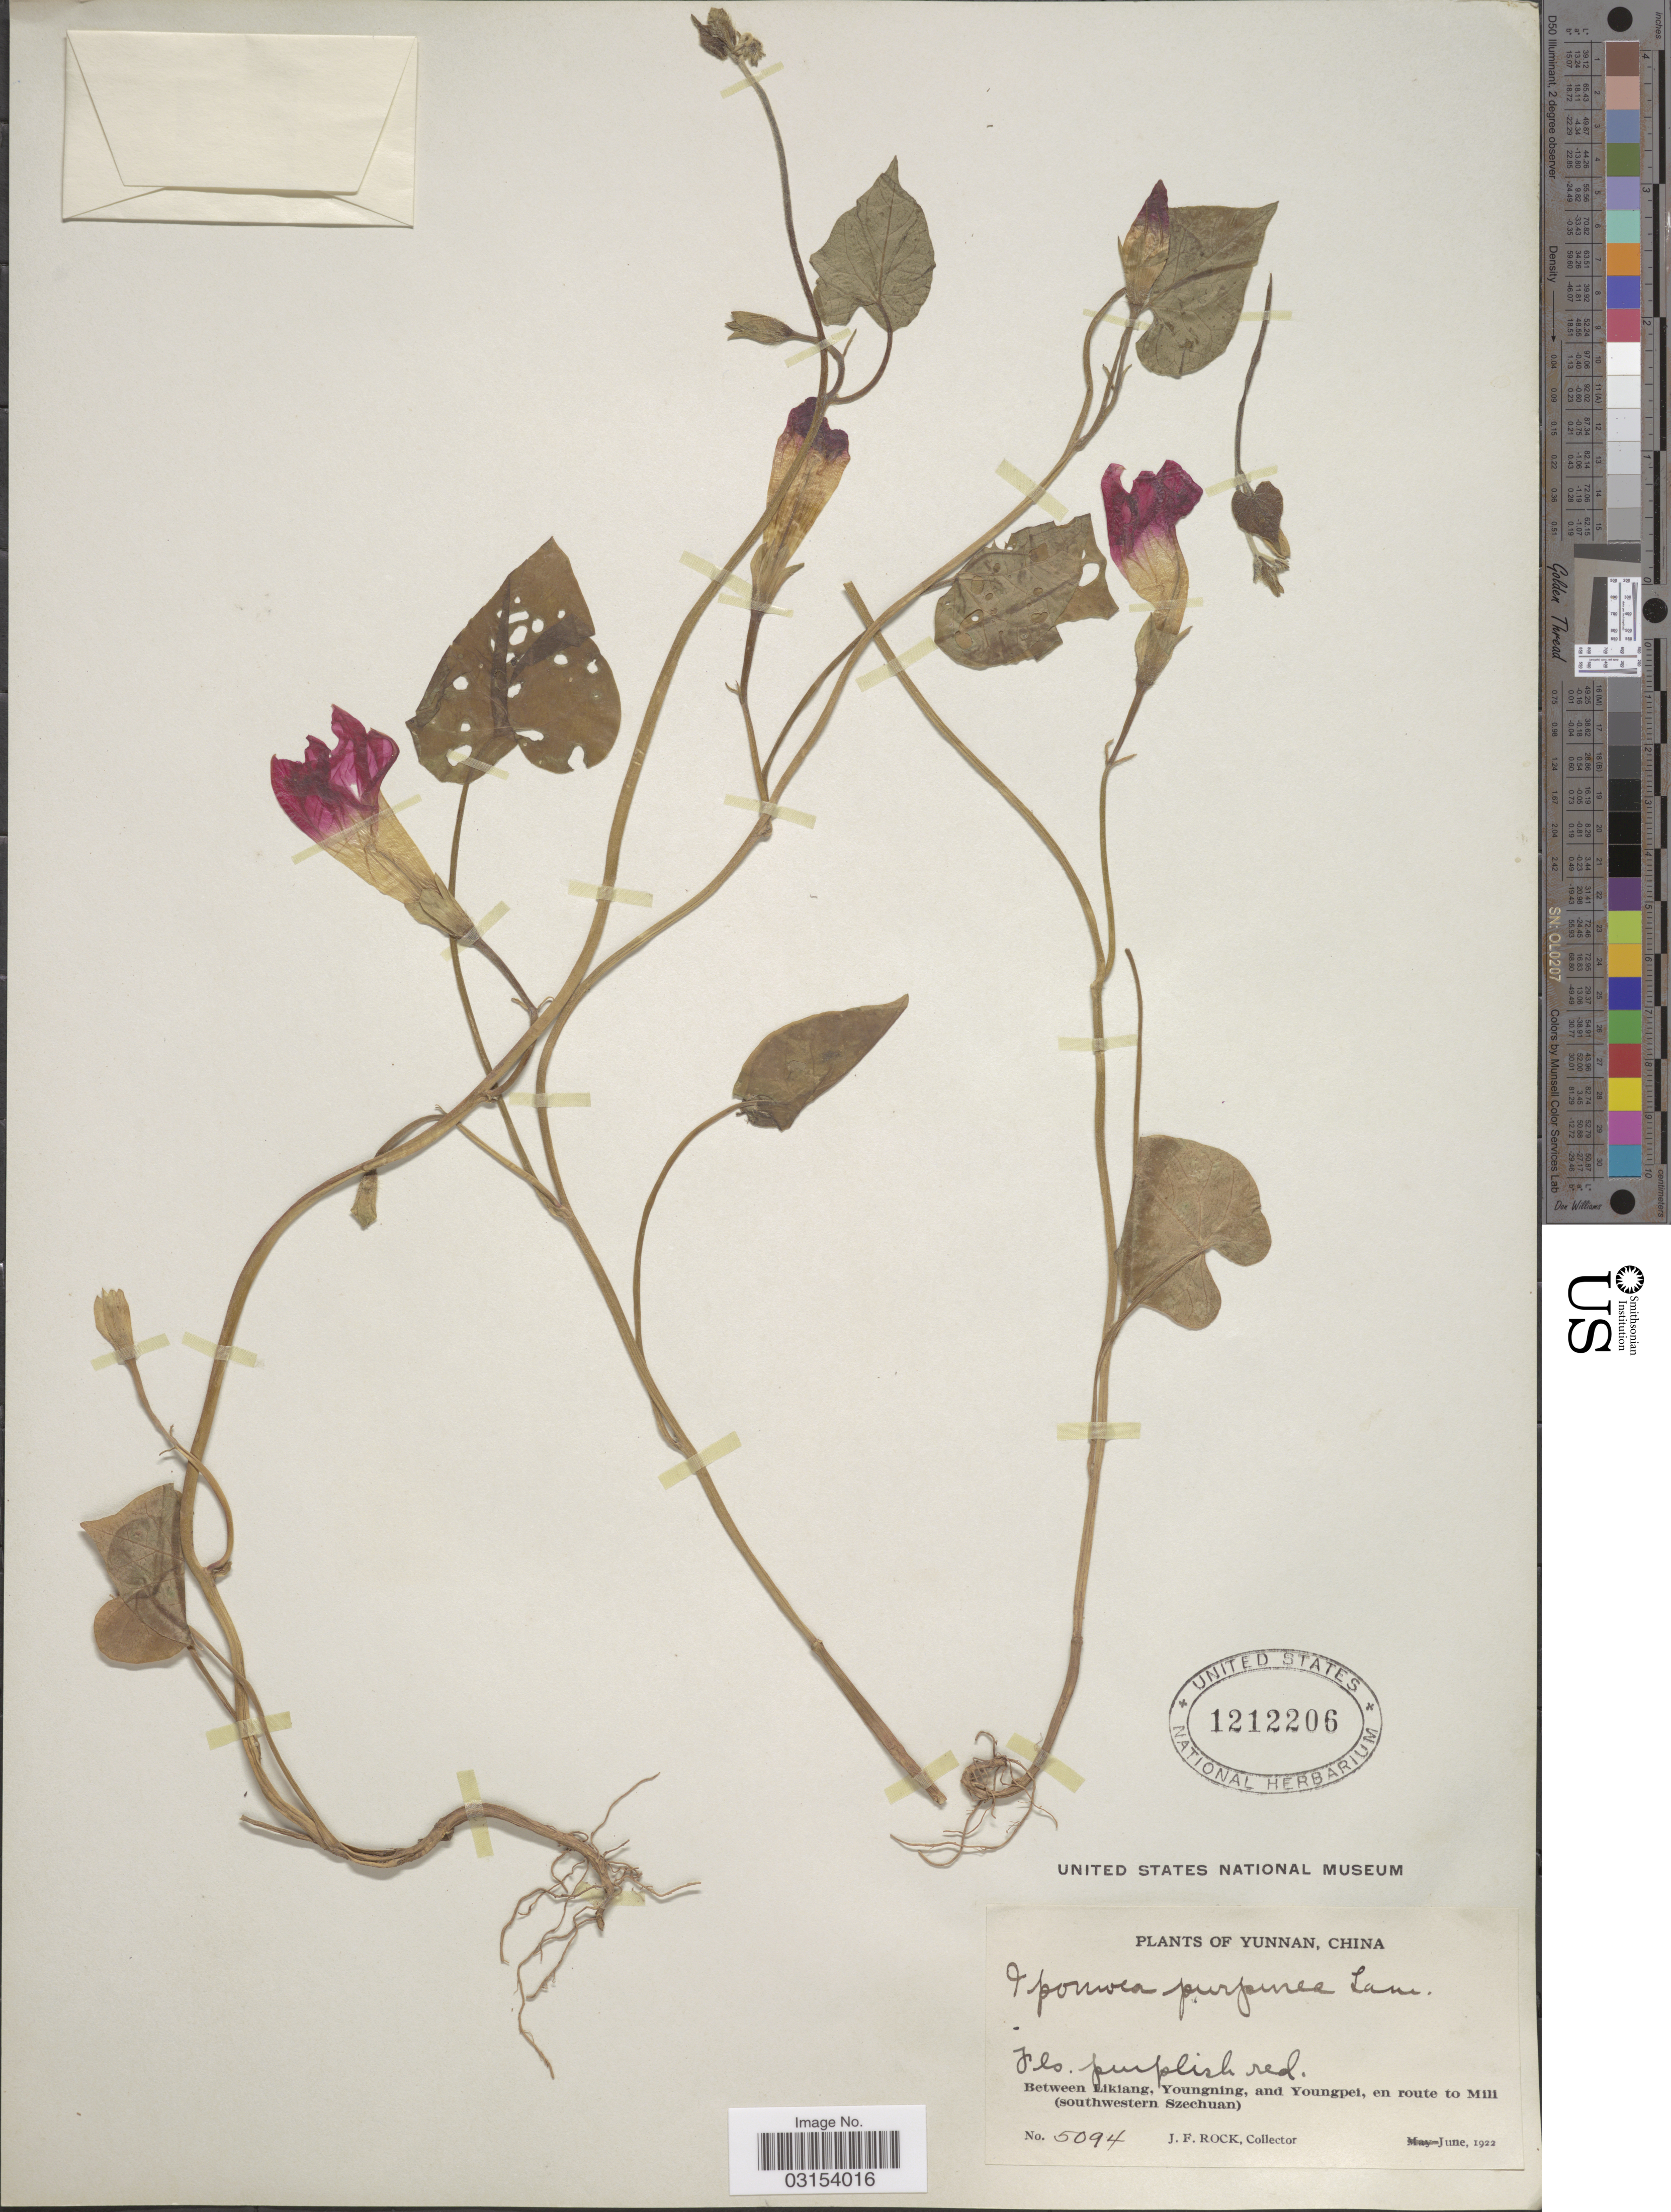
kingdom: Plantae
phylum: Tracheophyta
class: Magnoliopsida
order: Solanales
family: Convolvulaceae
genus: Ipomoea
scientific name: Ipomoea purpurea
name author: (L.) Roth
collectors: J. Rock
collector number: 5094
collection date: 1922-06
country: China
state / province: Yunnan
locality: Between Likiang, Youngning, and Youngpei, en route to Mili (southwestern Szechuan).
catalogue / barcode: US 1212206